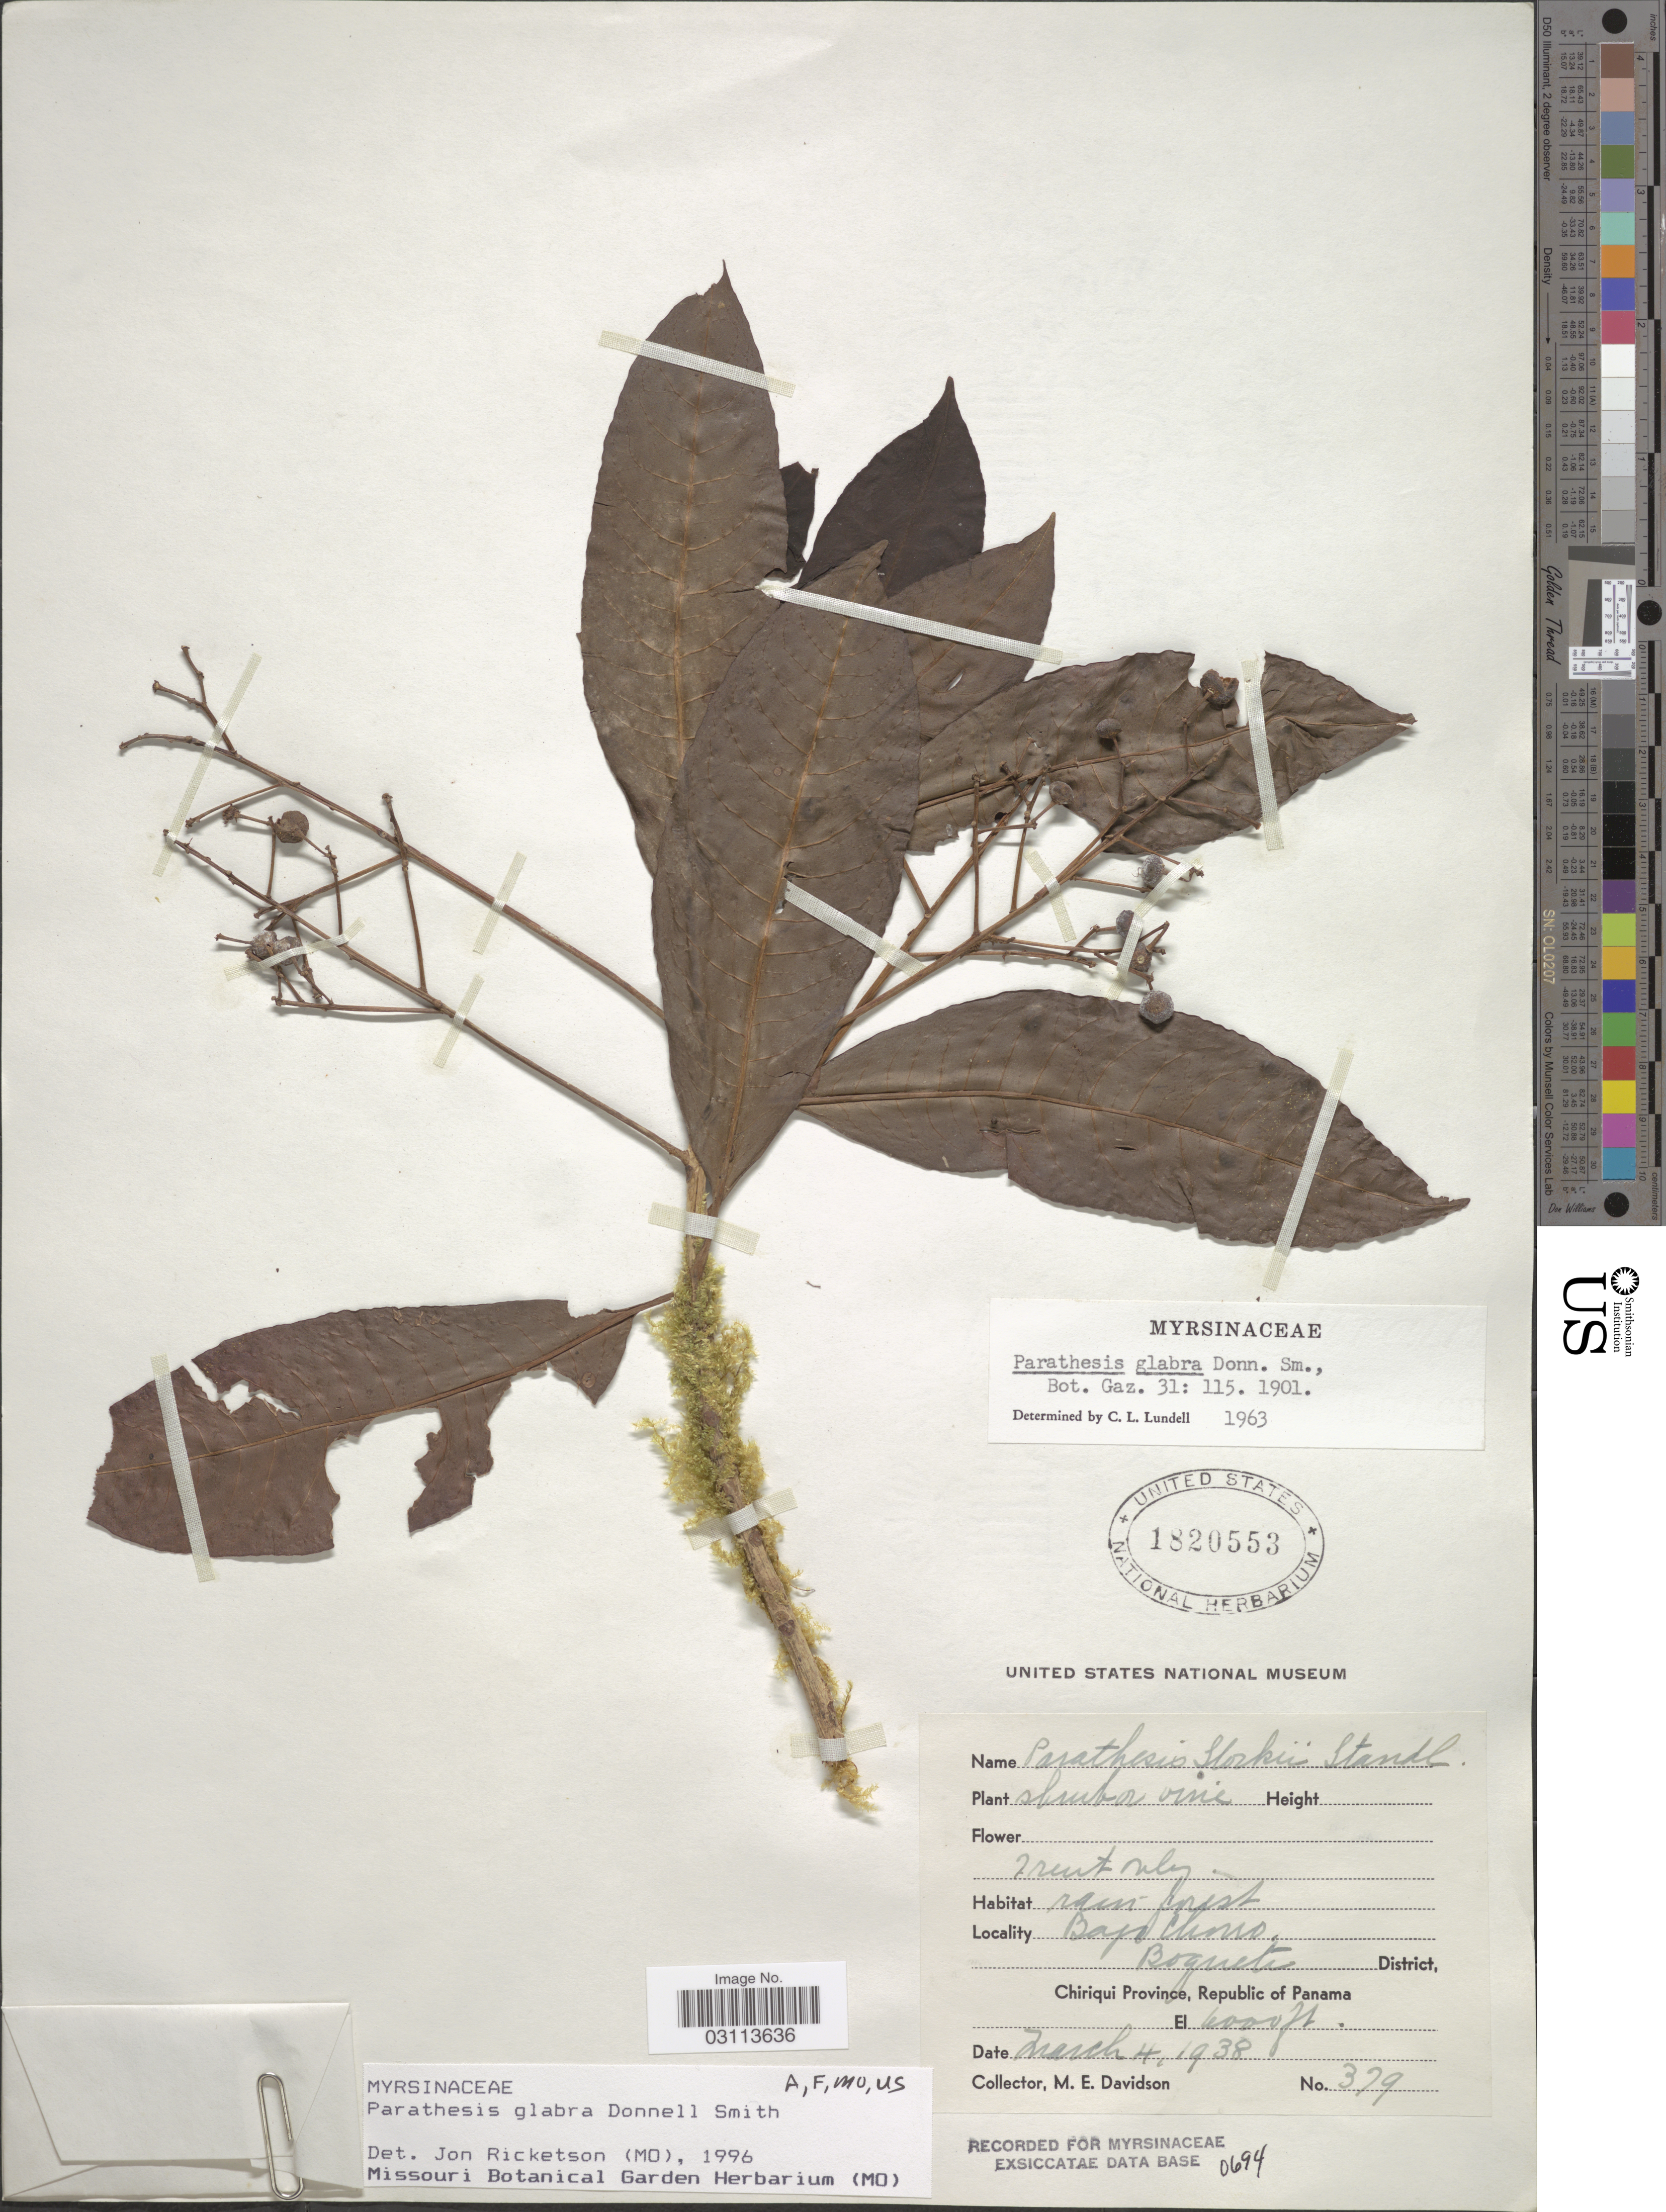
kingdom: Plantae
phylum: Tracheophyta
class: Magnoliopsida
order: Ericales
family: Primulaceae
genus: Parathesis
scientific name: Parathesis glabra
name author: Donn. Sm.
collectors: M. E. Davidson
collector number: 379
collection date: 1938-03-04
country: Panama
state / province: Chiriqui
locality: Bajo Chorro, Boquete District.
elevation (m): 1829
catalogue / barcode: US 1820553